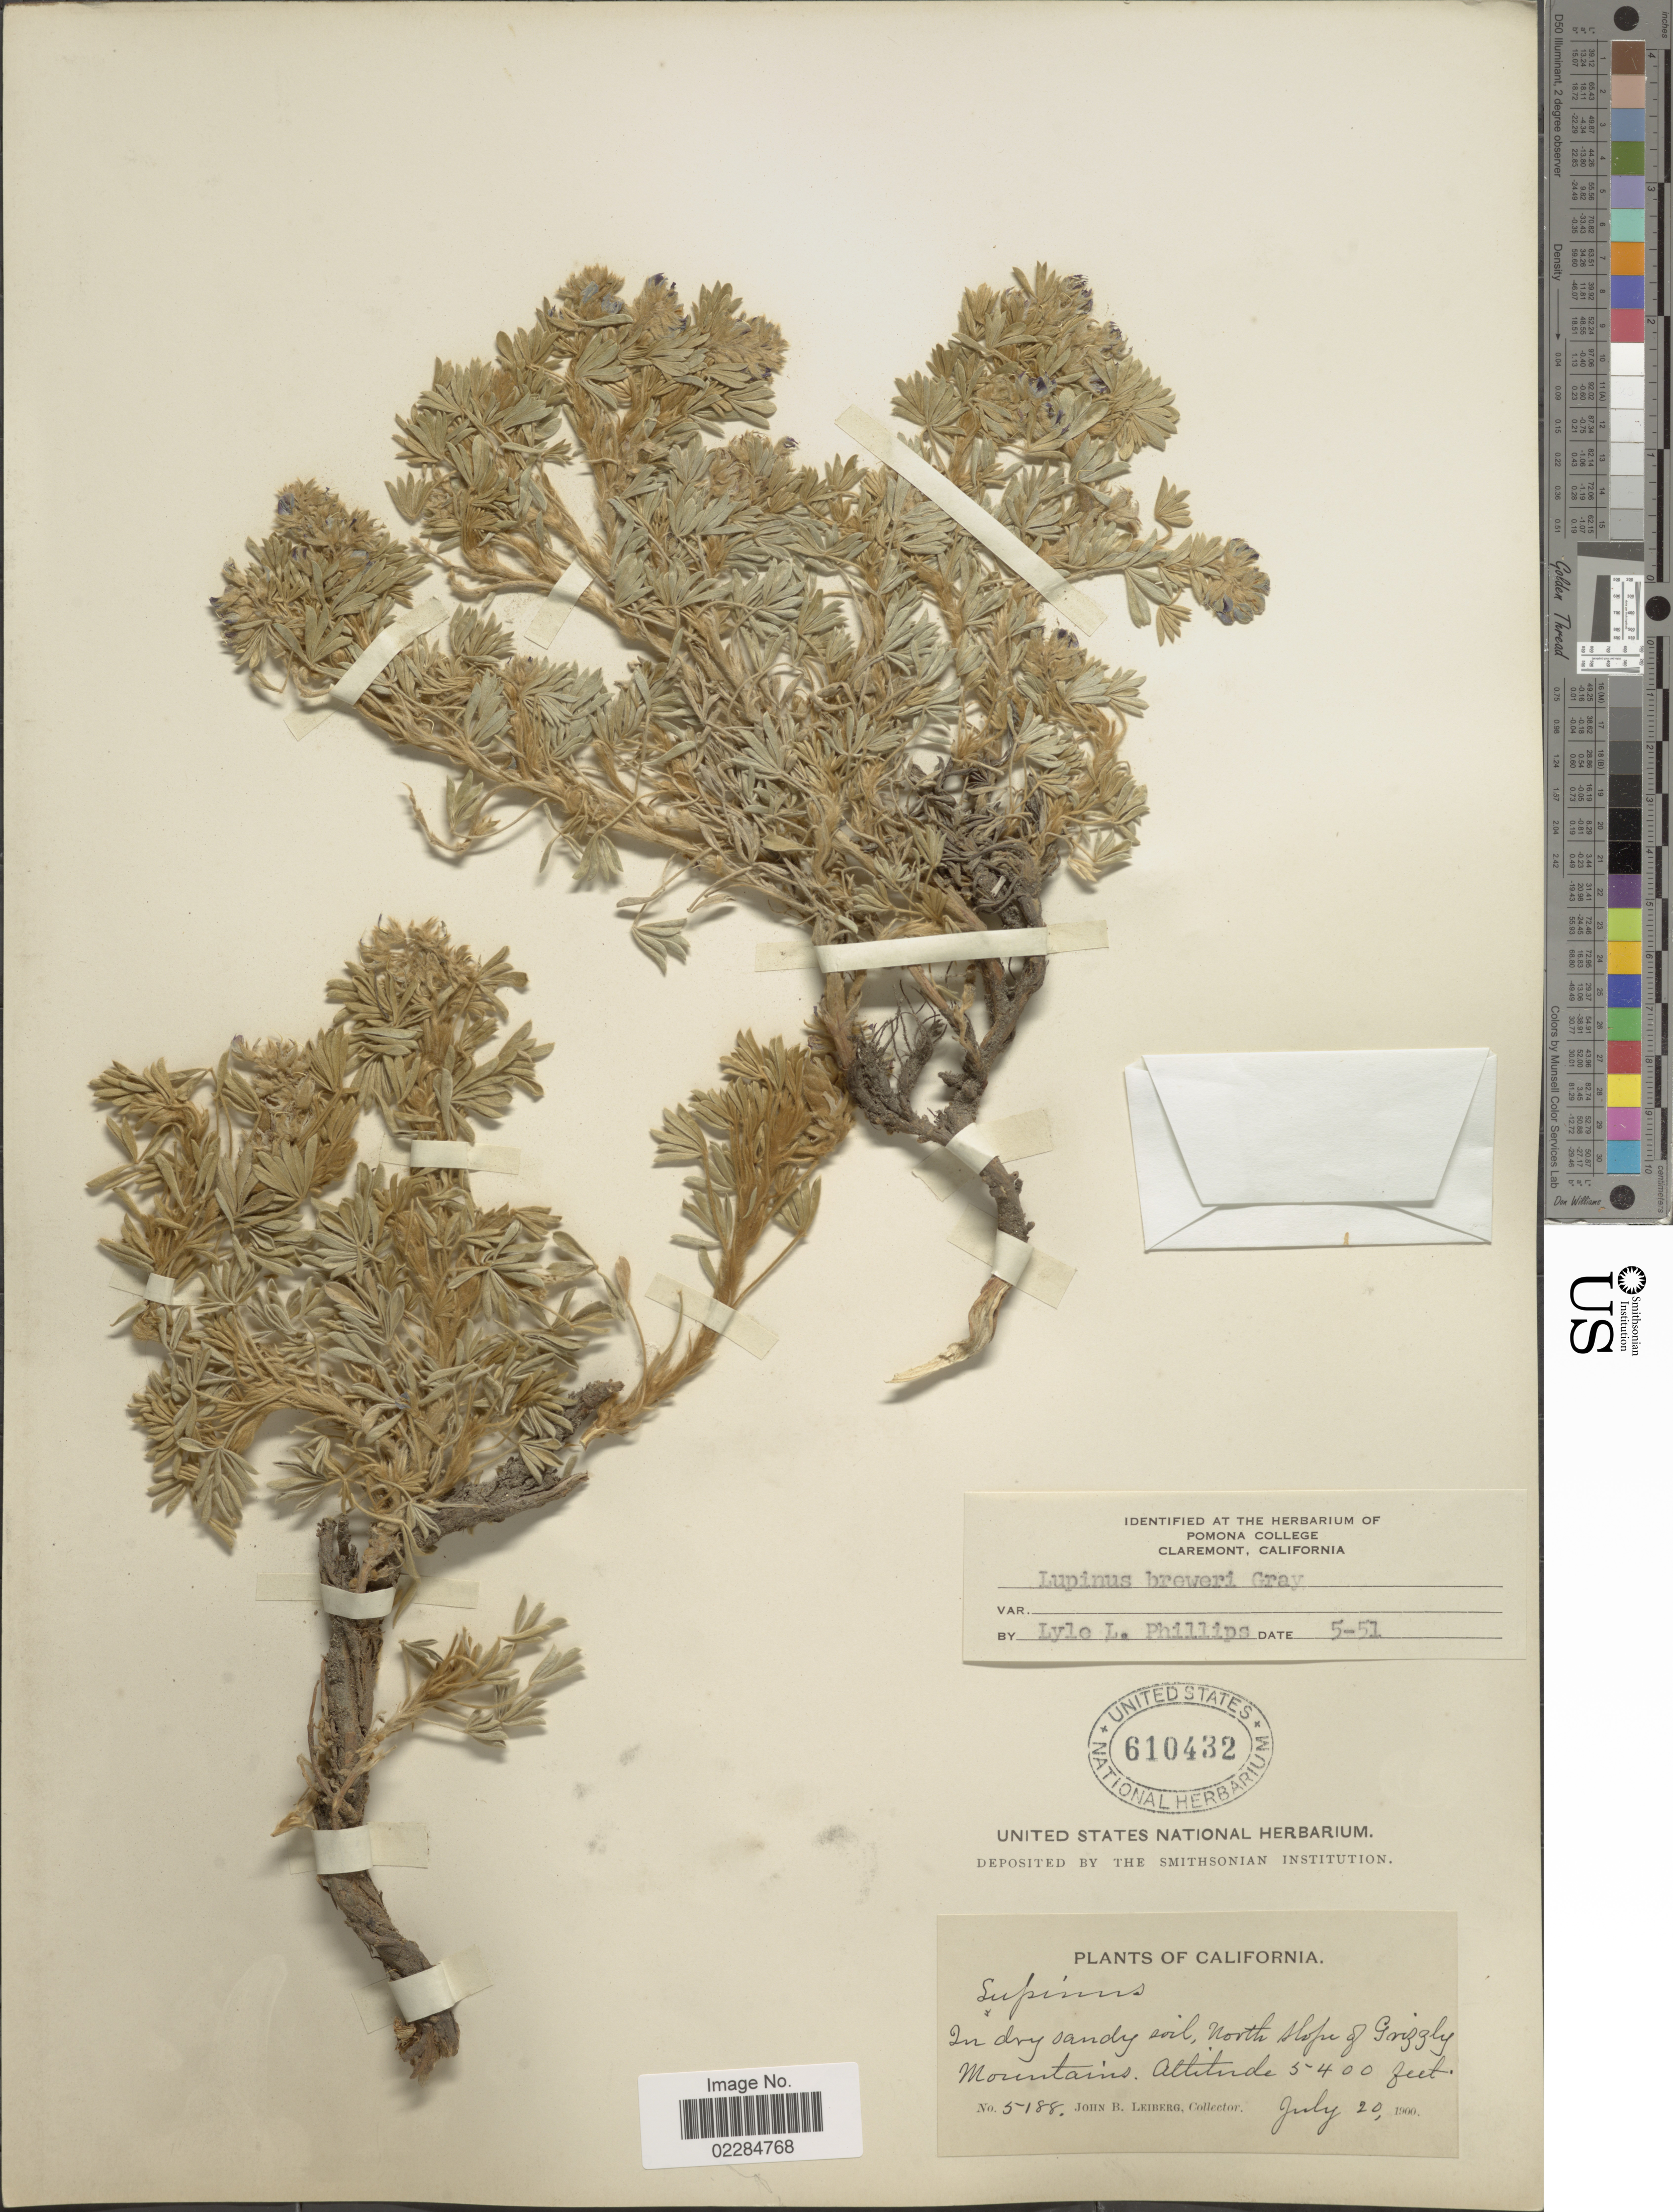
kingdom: Plantae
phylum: Tracheophyta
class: Magnoliopsida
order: Fabales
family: Fabaceae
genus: Lupinus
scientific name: Lupinus breweri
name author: A. Gray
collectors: J. B. Leiberg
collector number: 5188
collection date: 1900-07-20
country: United States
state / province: California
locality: North slope of Grizzly Mountains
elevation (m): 1646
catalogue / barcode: US 610432